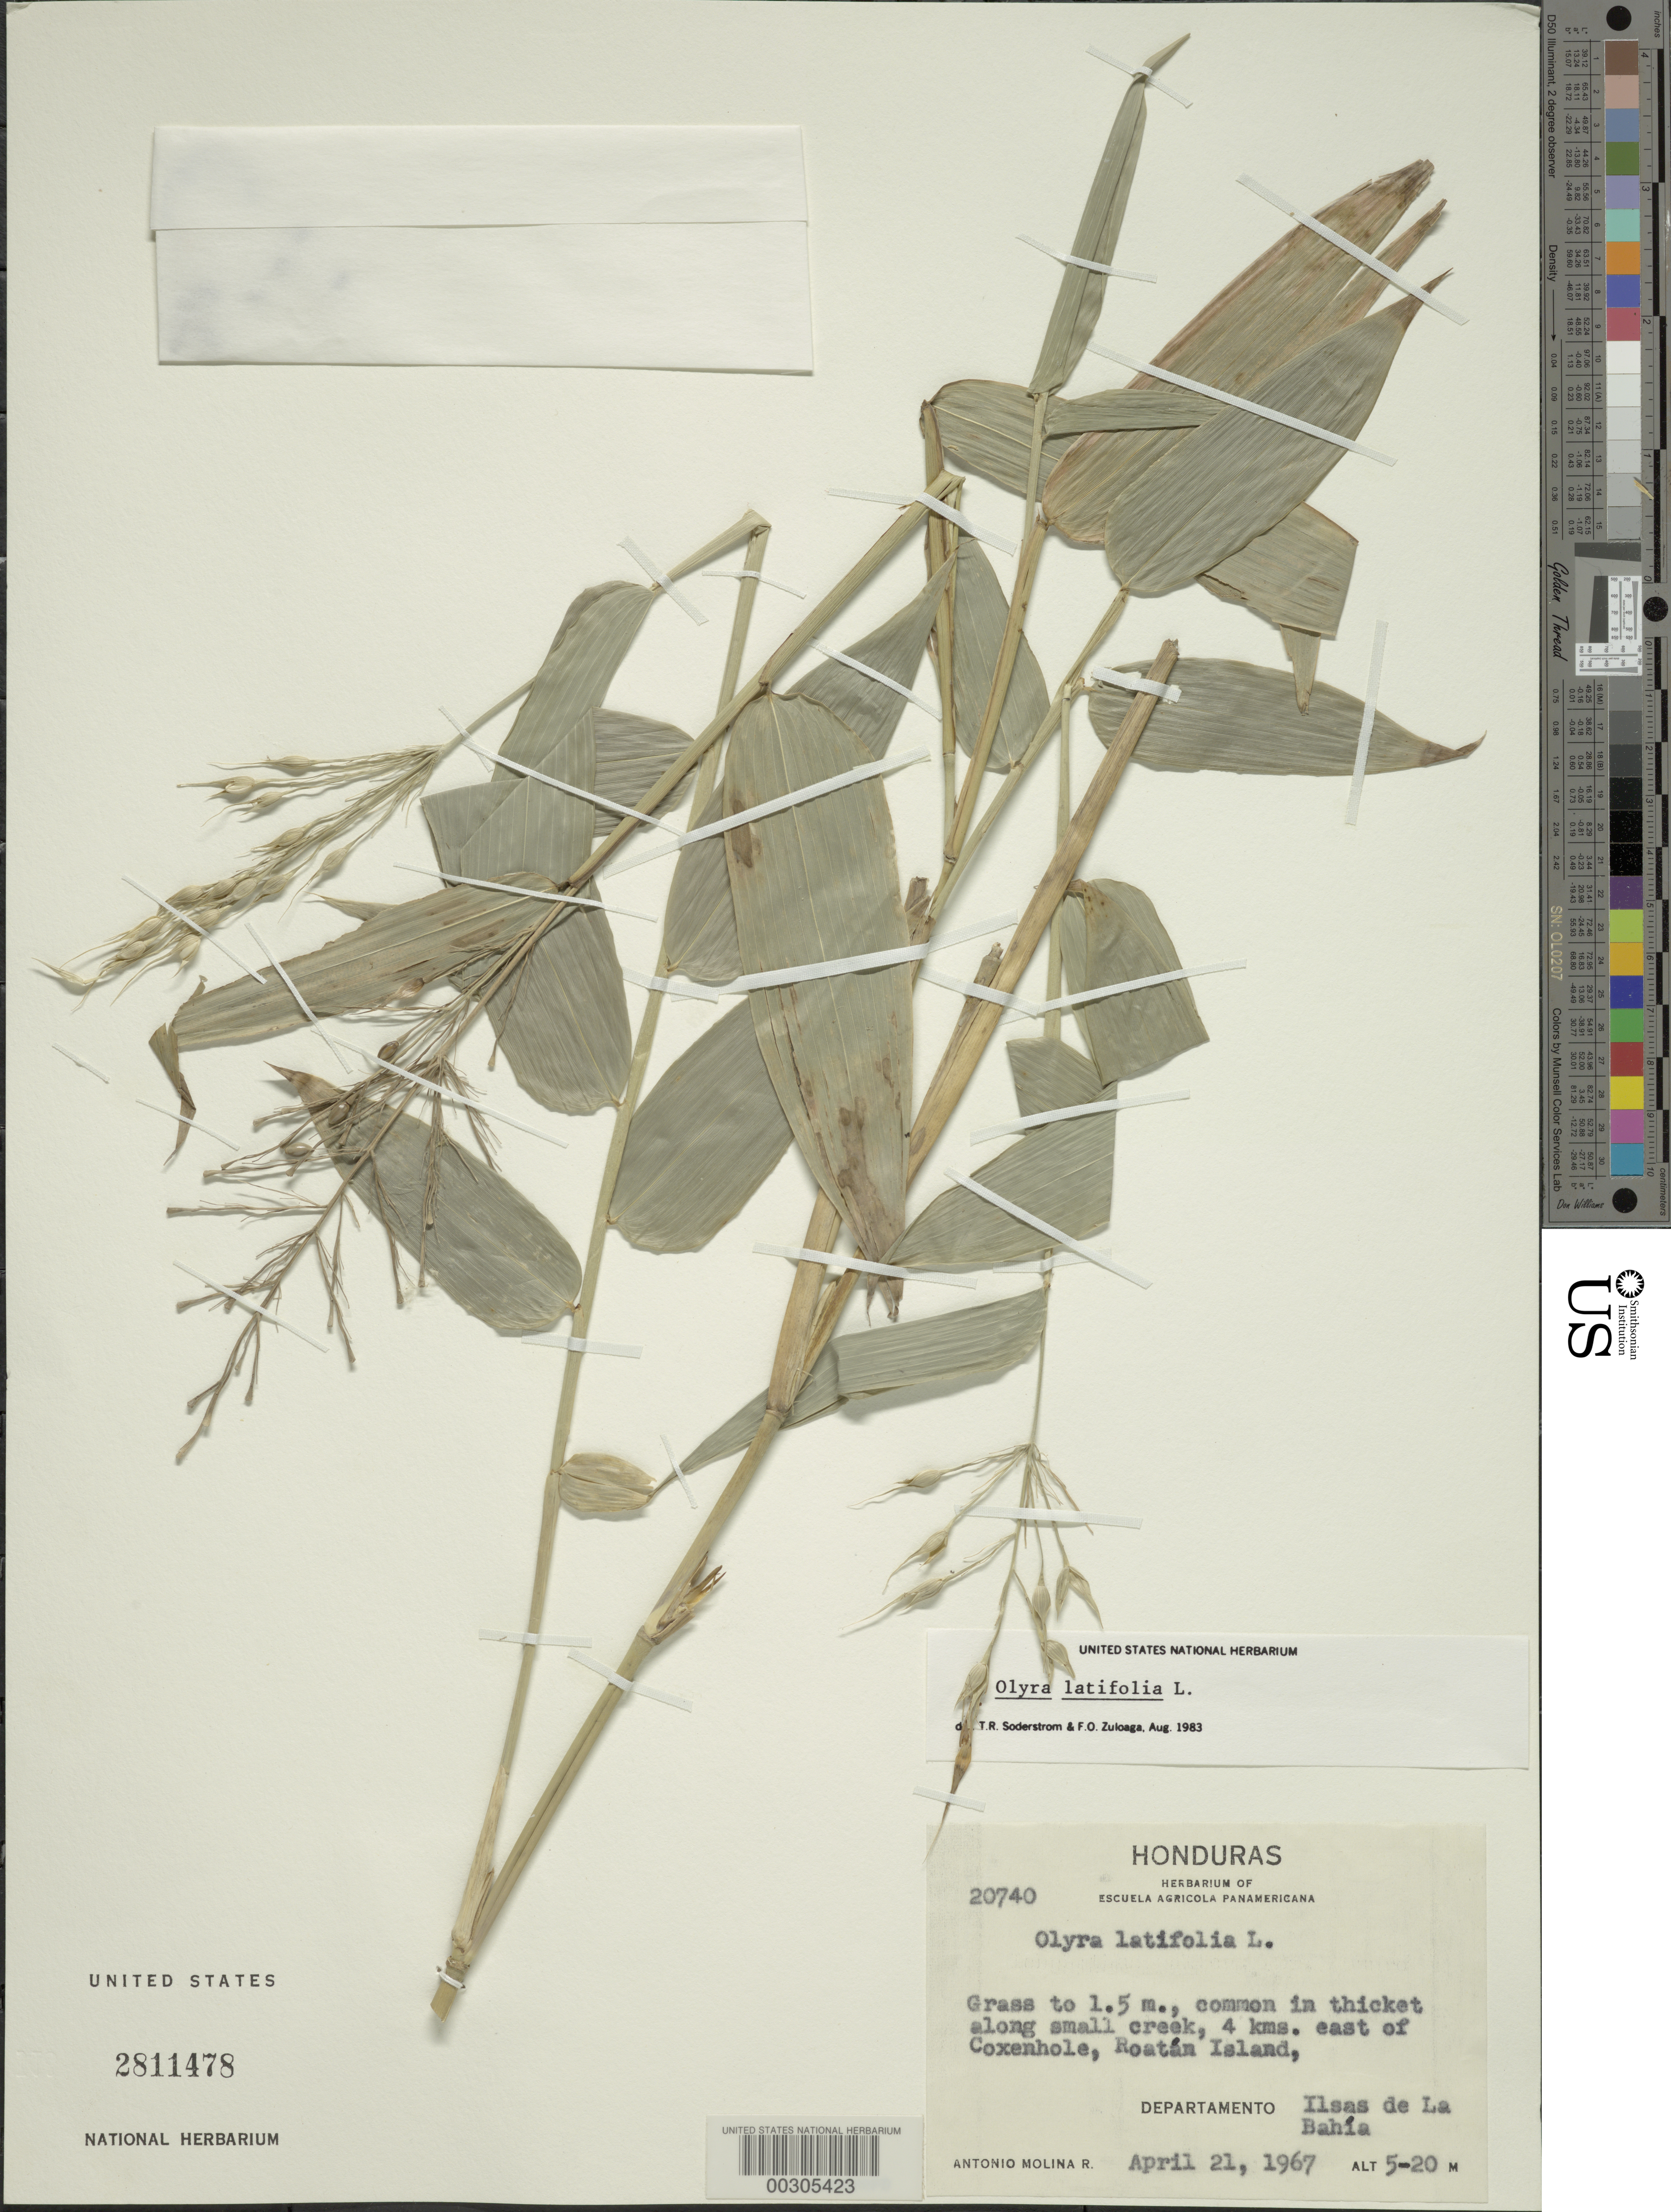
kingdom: Plantae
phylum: Tracheophyta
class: Liliopsida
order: Poales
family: Poaceae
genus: Olyra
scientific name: Olyra latifolia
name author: L.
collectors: A. Molina R.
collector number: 20740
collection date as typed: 21 Apr 1967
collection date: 1967-04-21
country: Honduras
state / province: Islas de la Bahía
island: Roatan Island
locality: Coxenhole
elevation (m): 5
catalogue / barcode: US 2811478